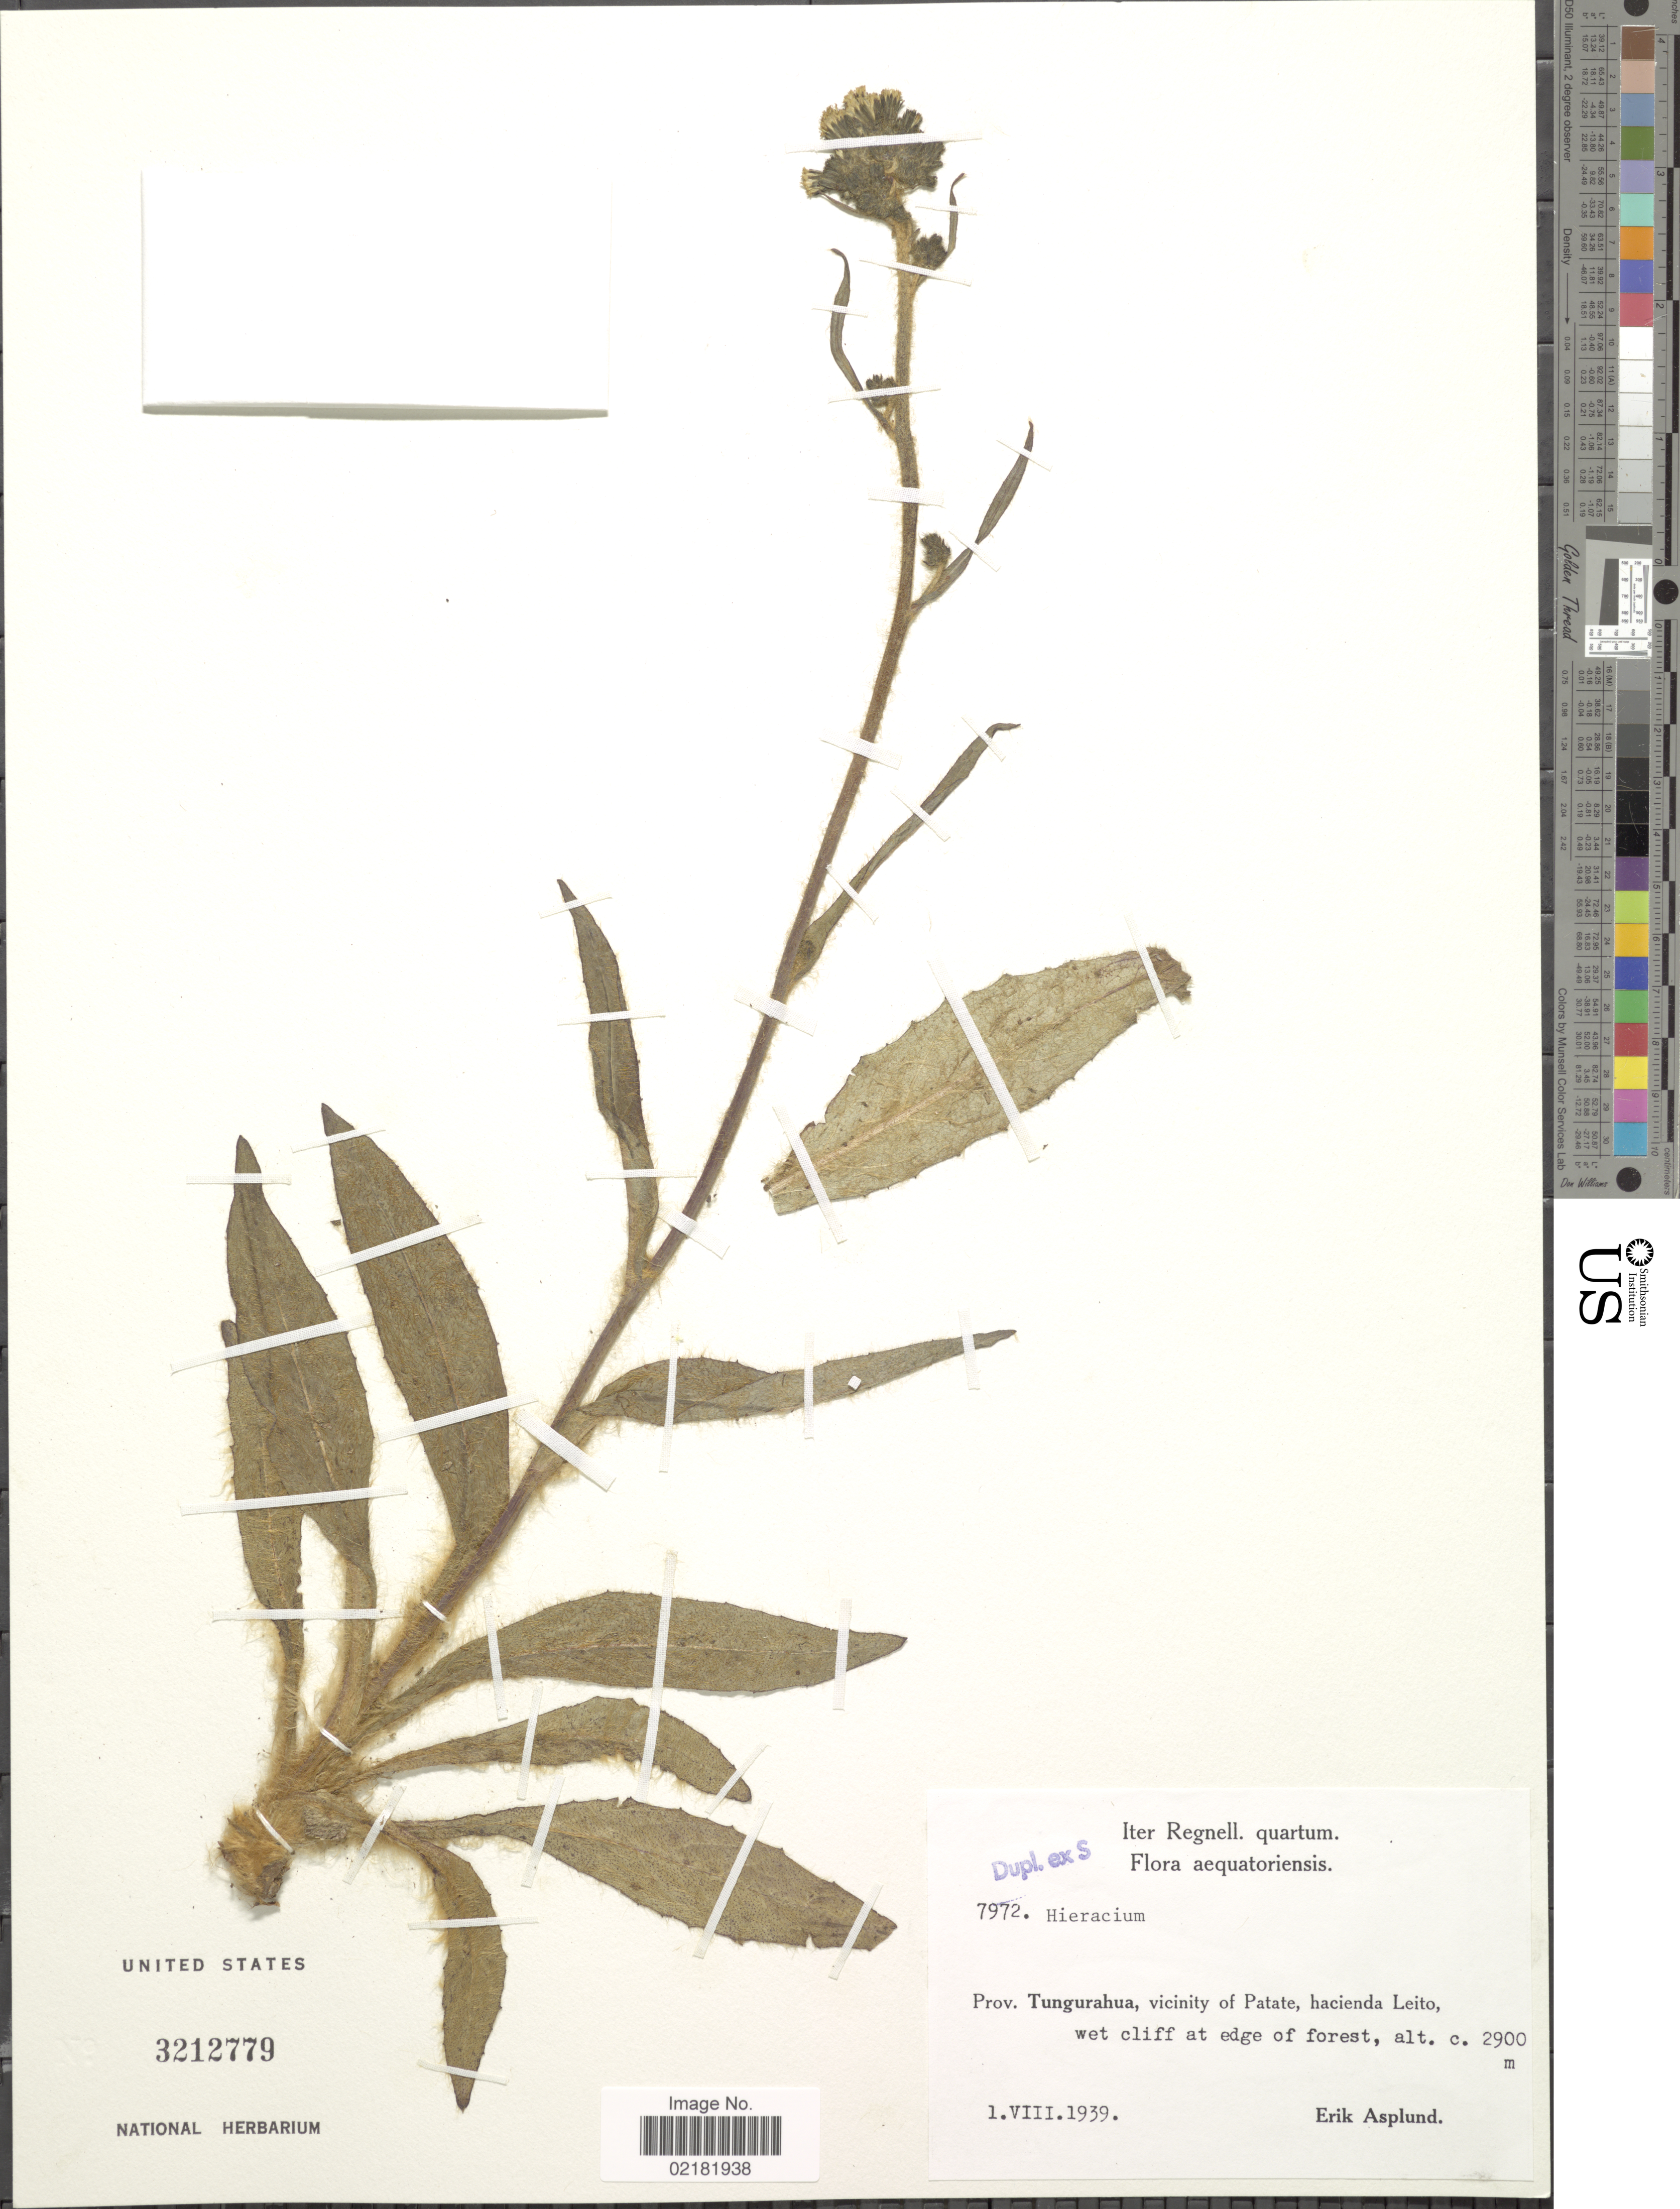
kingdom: Plantae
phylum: Tracheophyta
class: Magnoliopsida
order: Asterales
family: Asteraceae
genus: Hieracium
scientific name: Hieracium repandulare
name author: Druce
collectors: E. Asplund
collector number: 7972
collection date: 1939-08-01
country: Ecuador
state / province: Tungurahua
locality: Vicinity of Patate, hacienda Leito, wet cliff at edge of forest.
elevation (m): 2900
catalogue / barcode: US 3212779